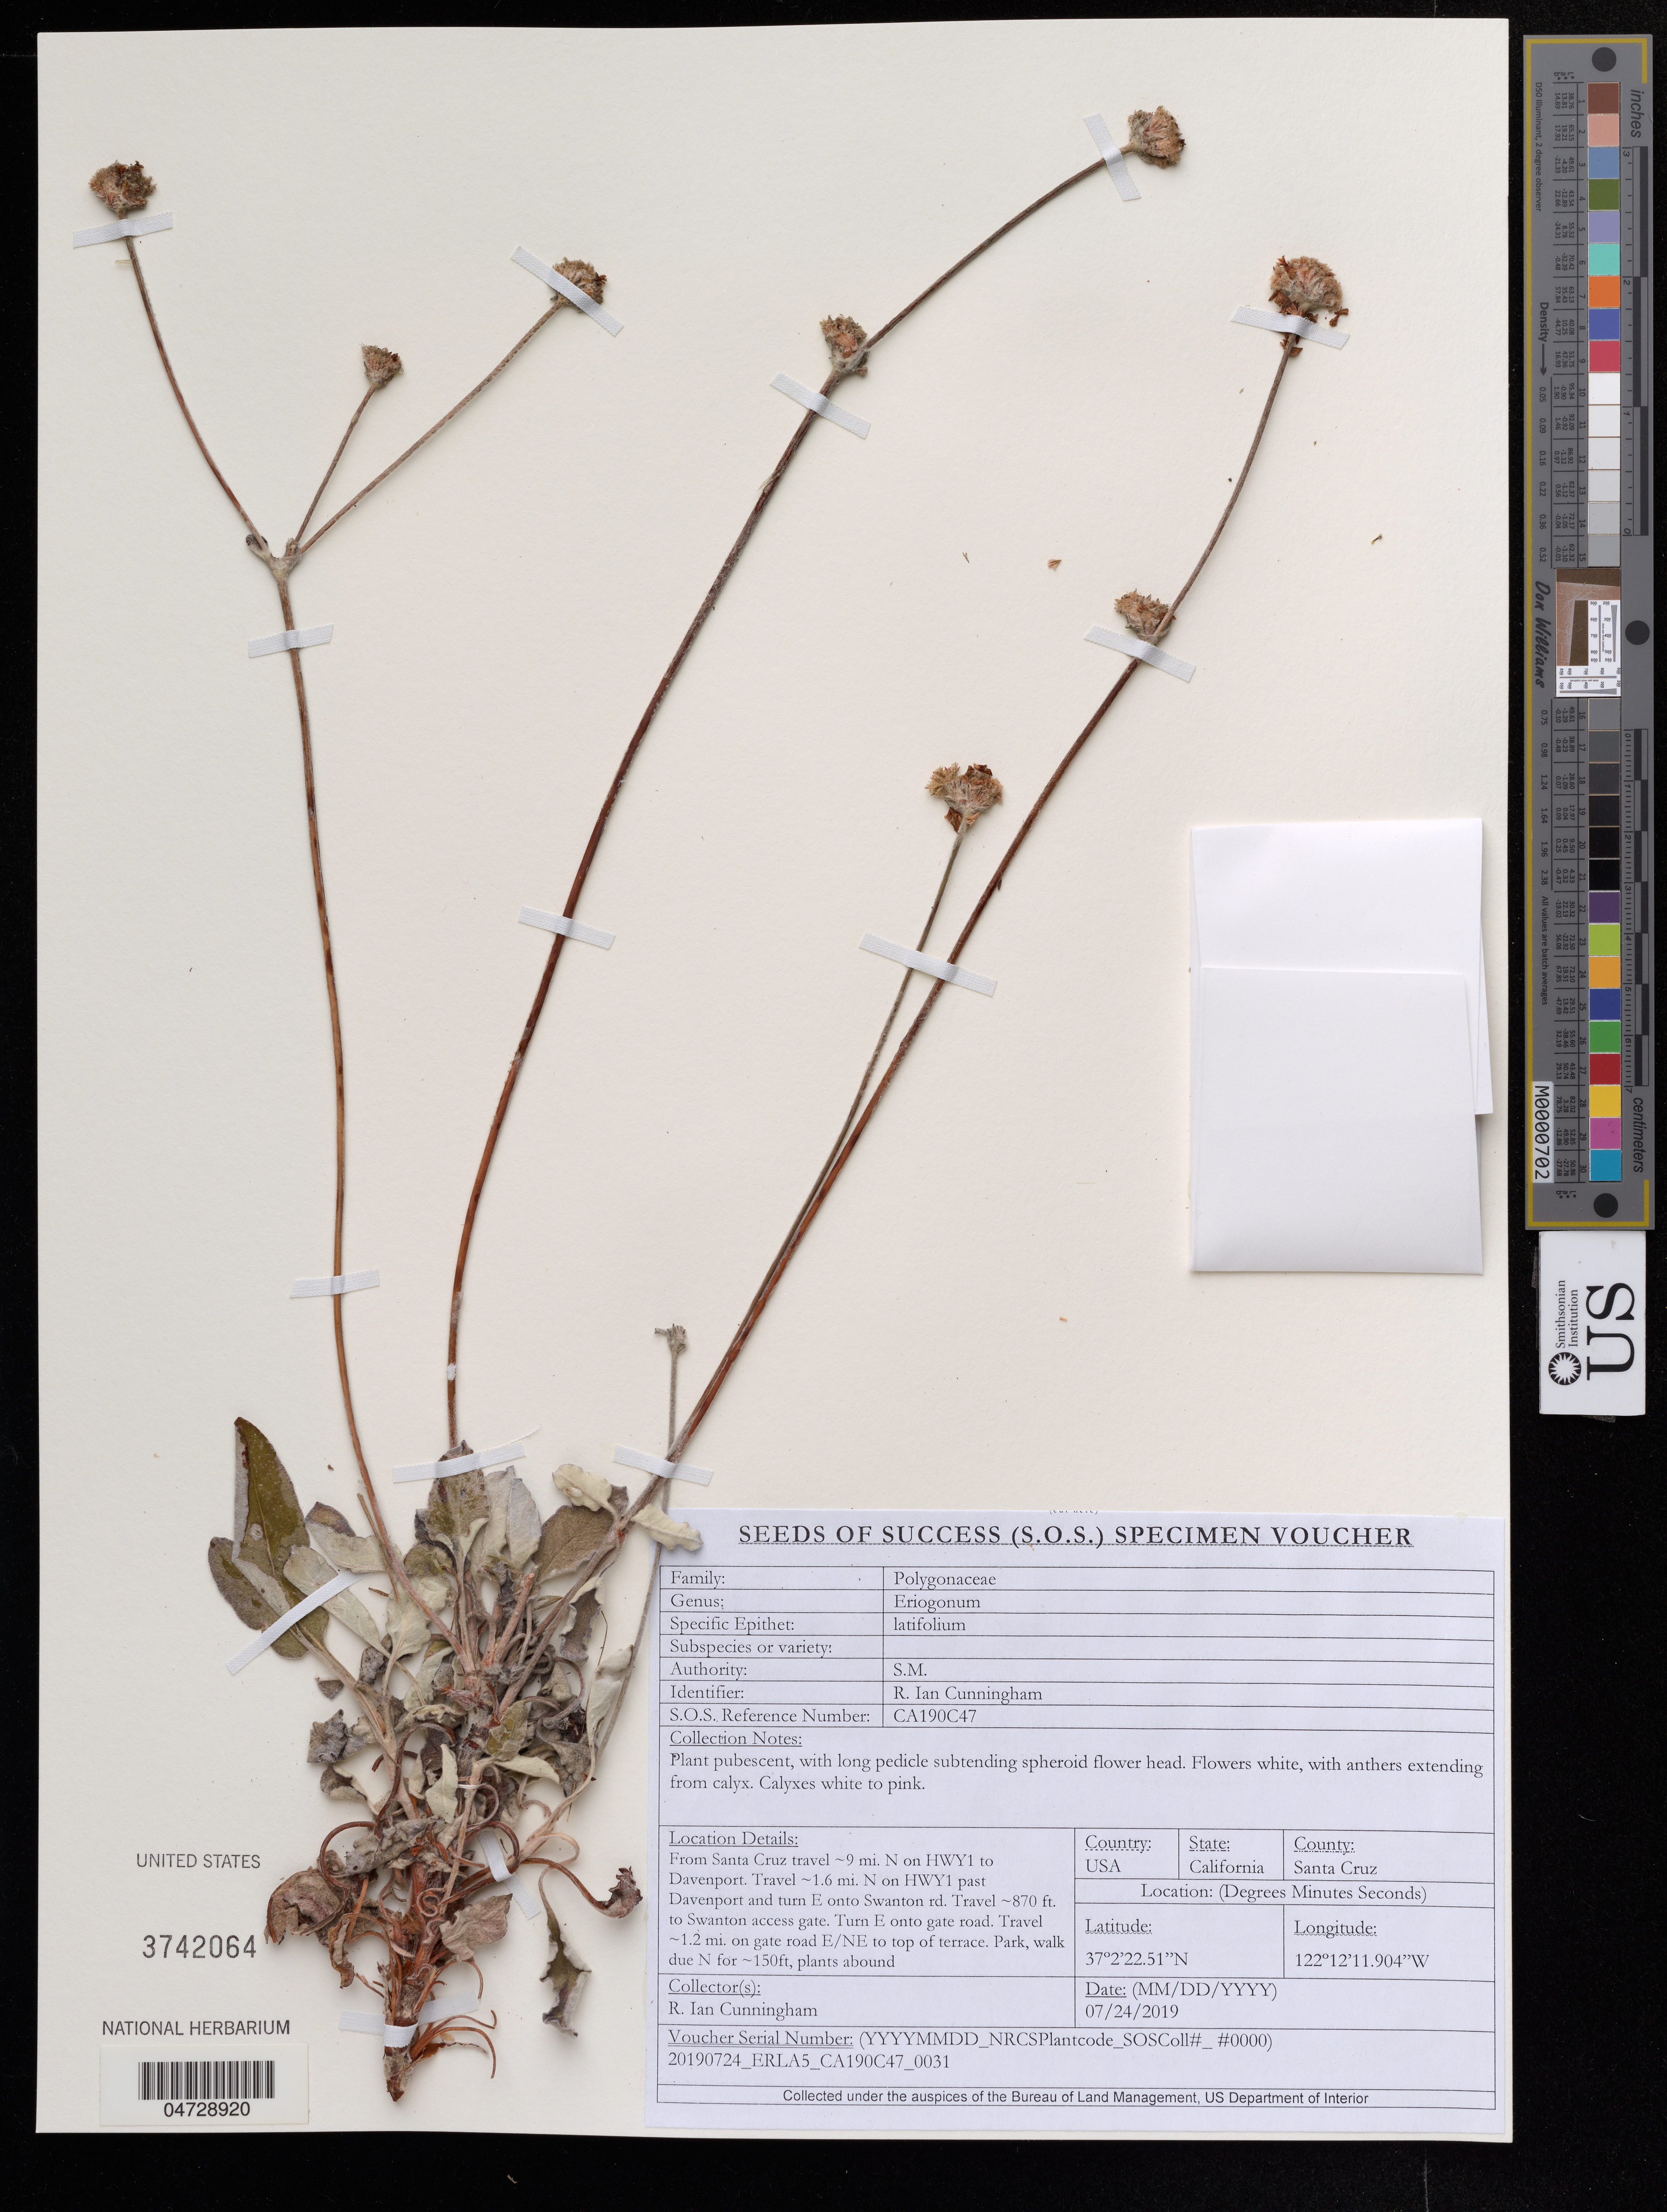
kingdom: Plantae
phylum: Tracheophyta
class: Magnoliopsida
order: Caryophyllales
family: Polygonaceae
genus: Eriogonum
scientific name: Eriogonum latifolium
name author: Sm.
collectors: R. Cunningham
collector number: CA190C47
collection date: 2019-07-24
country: United States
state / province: California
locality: Santa Cruz. From Santa Cruz travel ~9 mi. N on HWY1 to Davenport. Travel ~1.6 mi. N on HWY1 past Davenport and turn E onto Swanton rd. Travel ~870 ft. to Swanton access gate. Turn E onto gate road. Travel ~1.2 mi. on gate road E/NE to top of terrace. Park, walk due N for~150ft.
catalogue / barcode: US 3742064